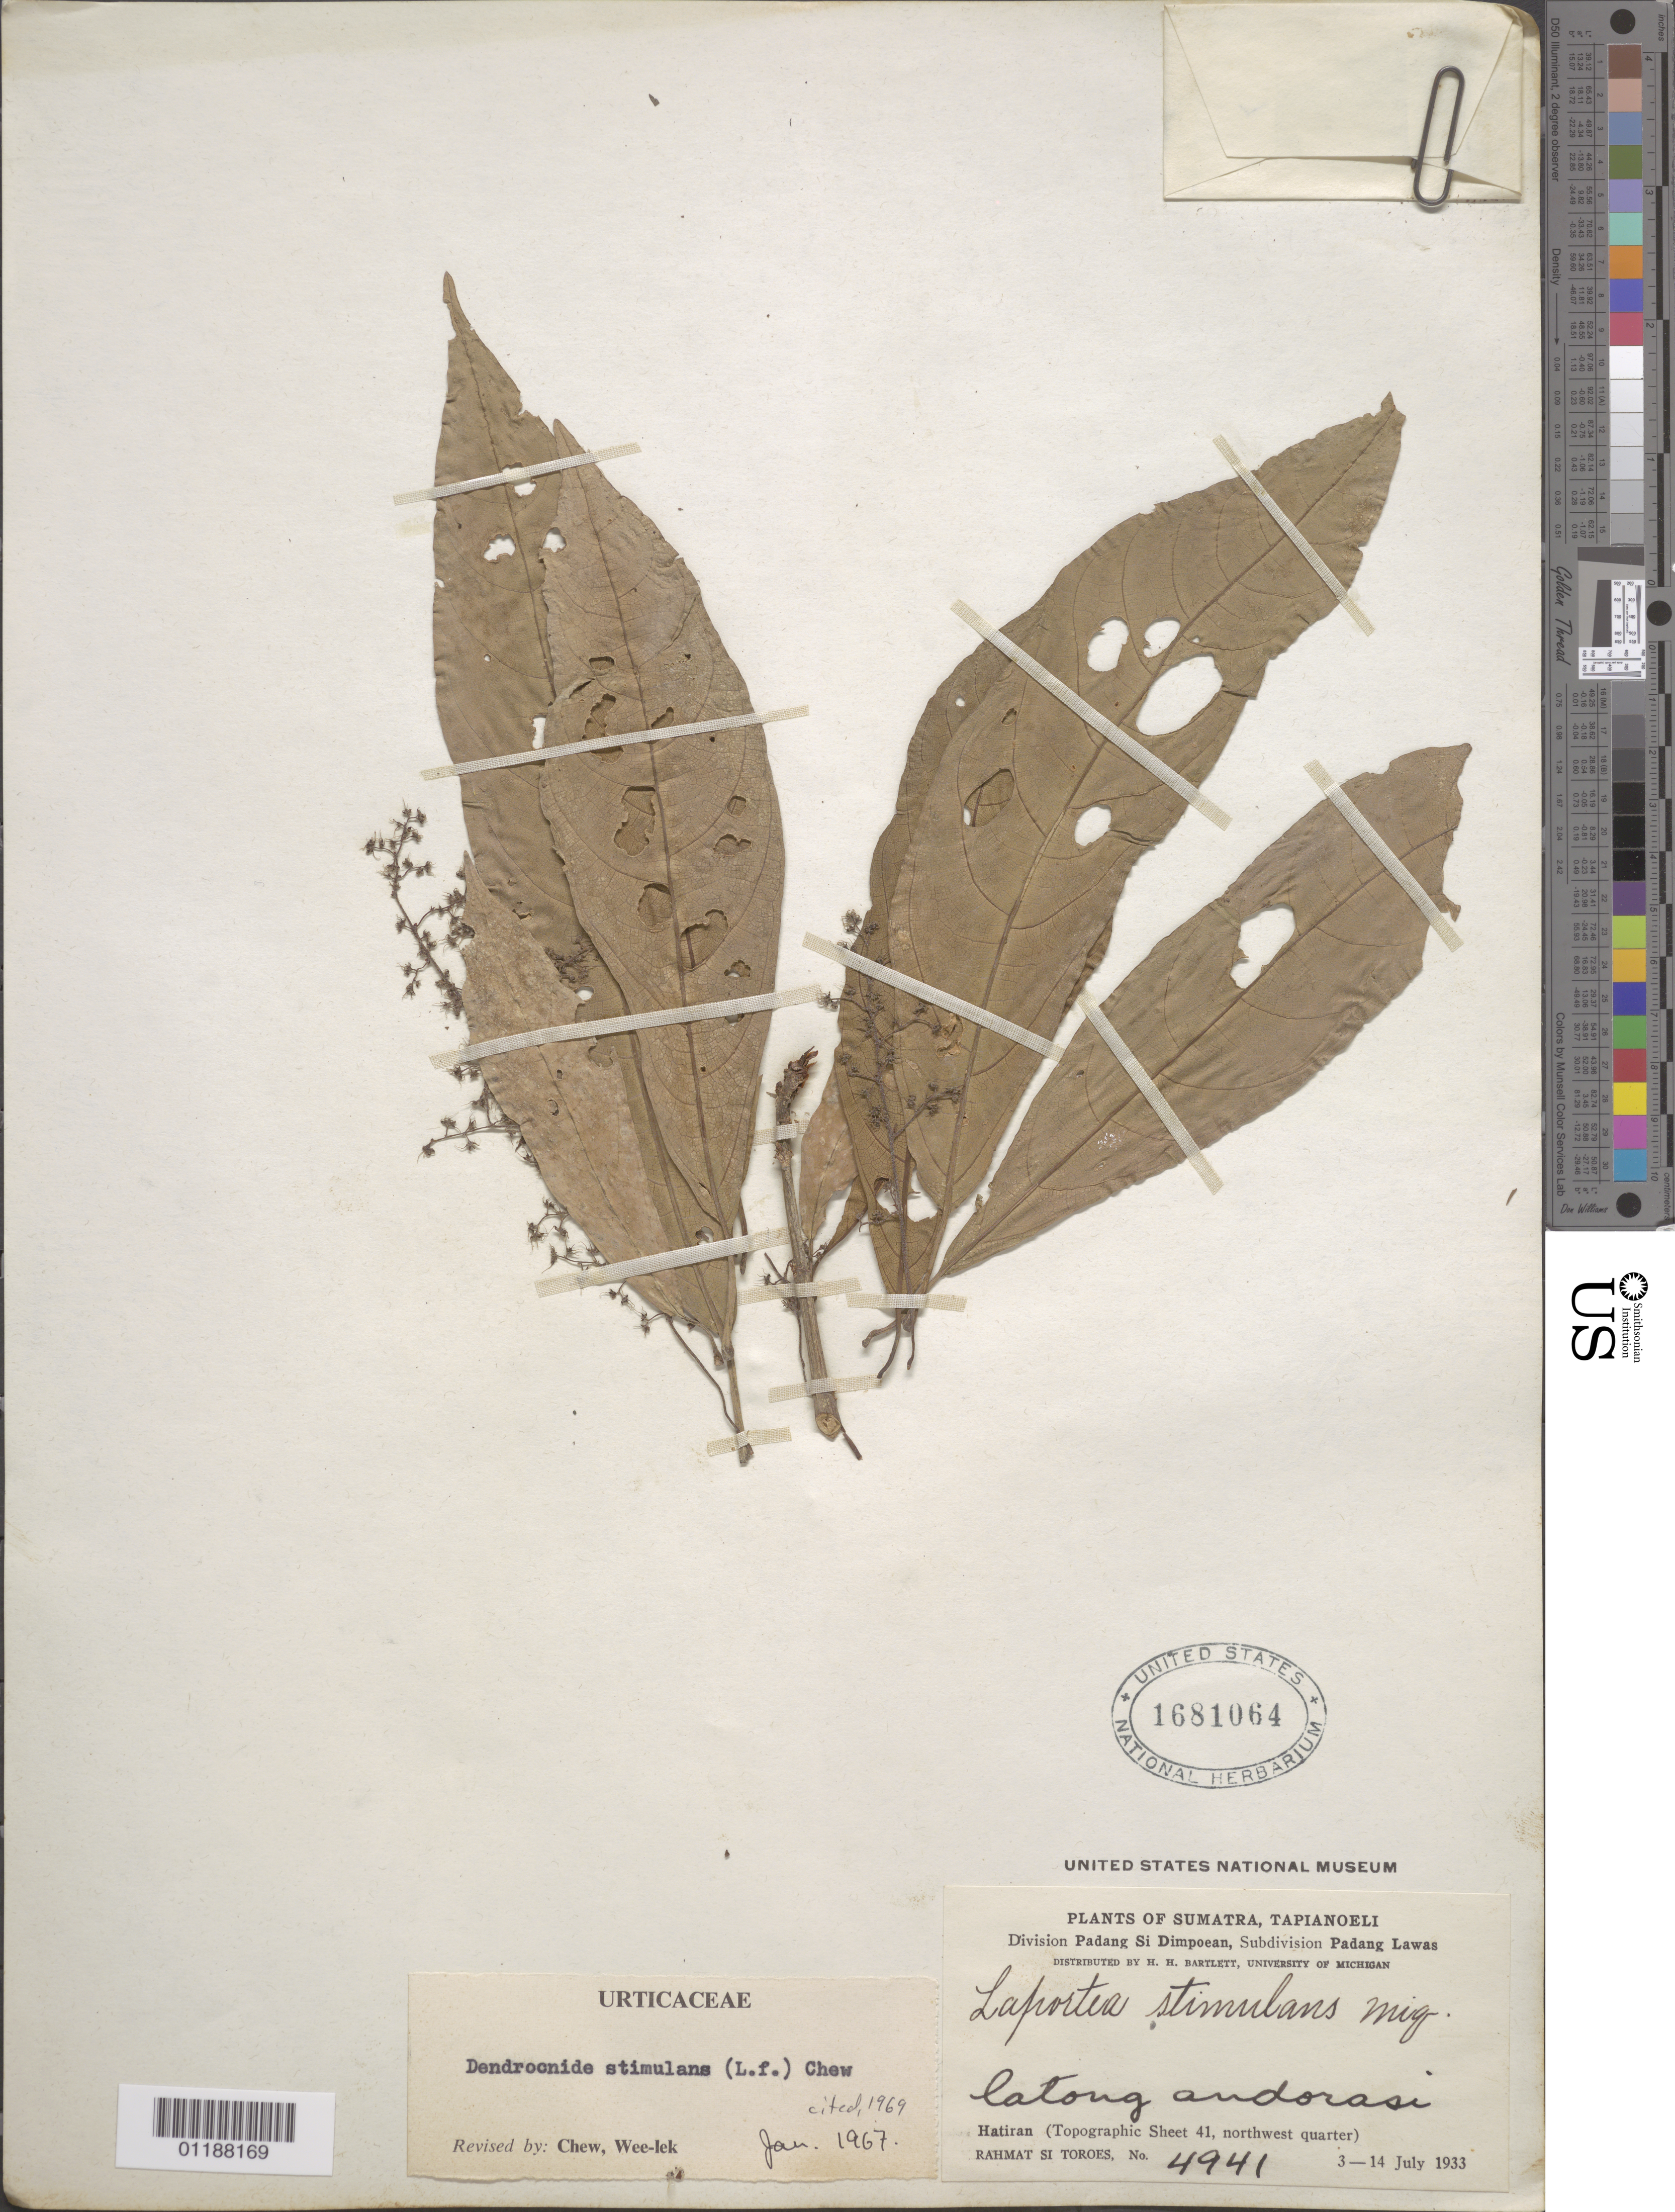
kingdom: Plantae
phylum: Tracheophyta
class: Magnoliopsida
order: Rosales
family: Urticaceae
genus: Dendrocnide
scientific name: Dendrocnide stimulans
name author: (L. f.) Chew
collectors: Rahmat Si Boeea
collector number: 4941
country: Indonesia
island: Sumatra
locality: Hatiran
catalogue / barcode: US 1681064